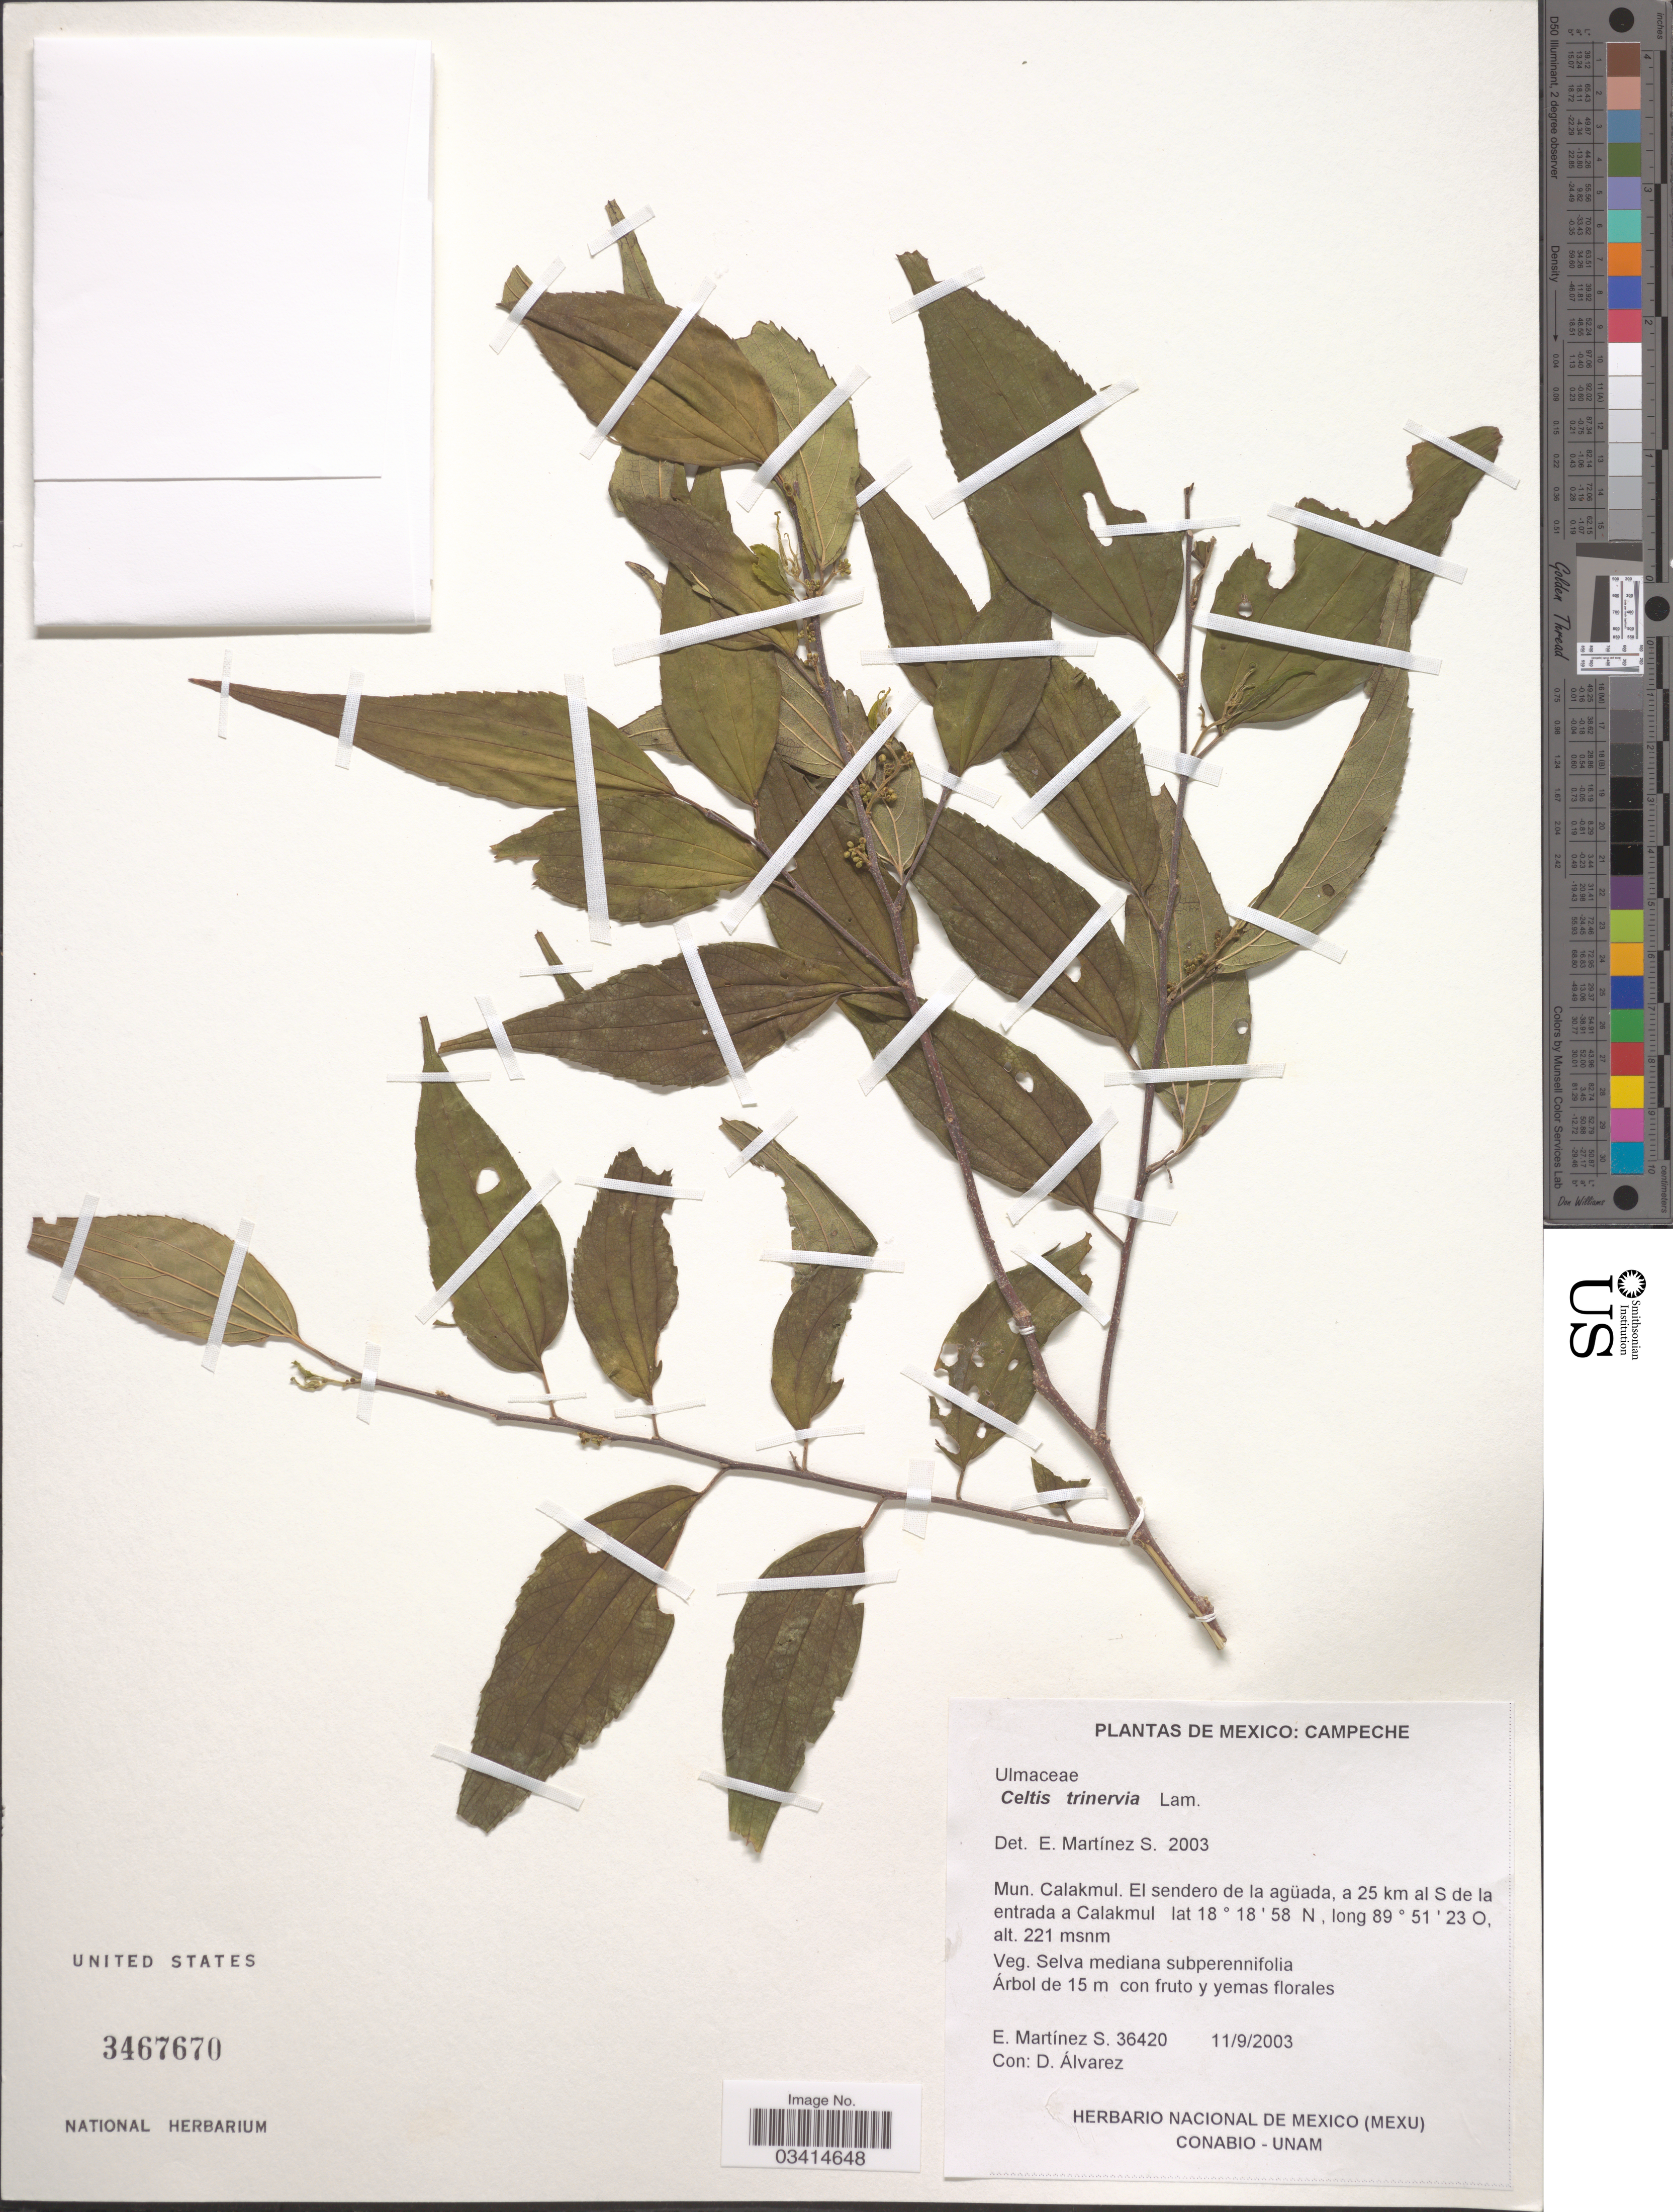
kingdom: Plantae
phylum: Tracheophyta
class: Magnoliopsida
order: Rosales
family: Cannabaceae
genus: Celtis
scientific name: Celtis trinervia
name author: Lam.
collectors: E. M. Martínez S. & D. Alvarez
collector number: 36420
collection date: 2003-09-11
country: Mexico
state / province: Campeche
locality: Mun. Calakmul. El sendero de la agüada, a 25 km al S de la entrada a Calakmul.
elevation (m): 221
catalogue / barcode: US 3467670